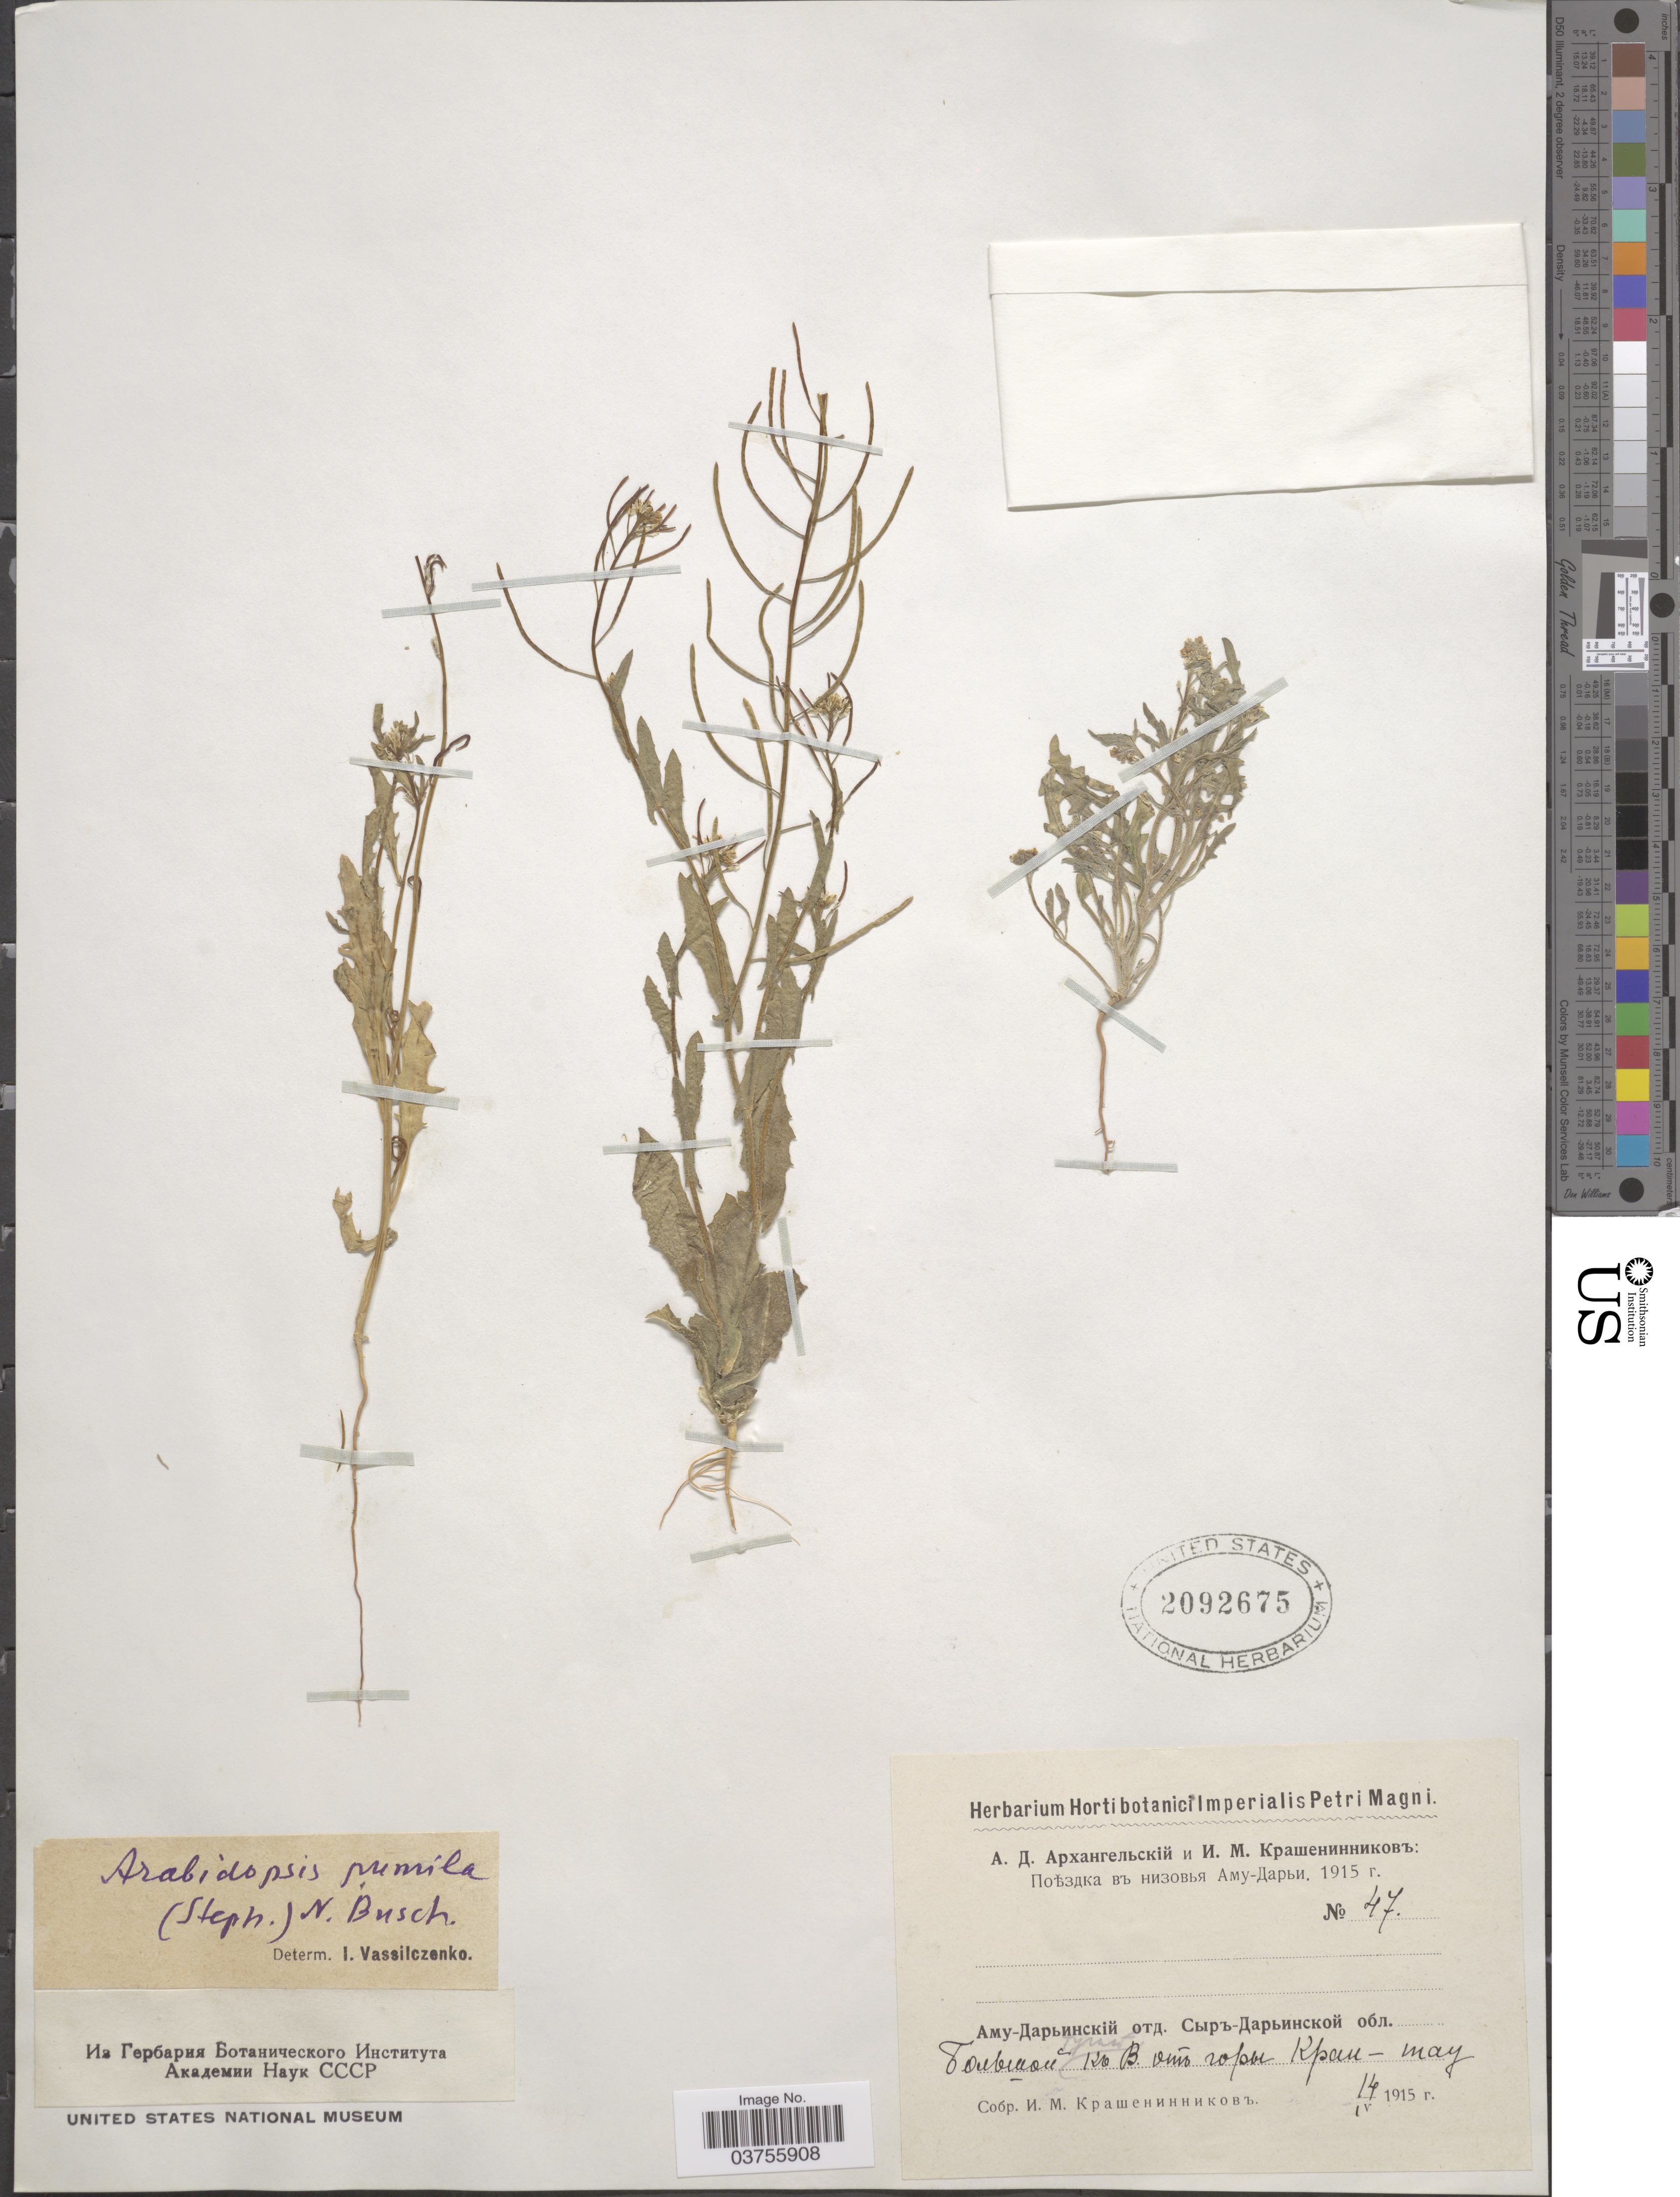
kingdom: Plantae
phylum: Tracheophyta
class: Magnoliopsida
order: Brassicales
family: Brassicaceae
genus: Arabidopsis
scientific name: Arabidopsis pumila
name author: (Stephan) N. Busch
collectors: I. Krasheninnikov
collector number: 47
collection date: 1915-04-14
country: Uzbekistan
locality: Downstream of Amu-Darya, near Kran-Tau Mt.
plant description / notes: Fruit and seeds sampled for PPQ/USDA Botany Coll.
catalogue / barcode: US 2092675